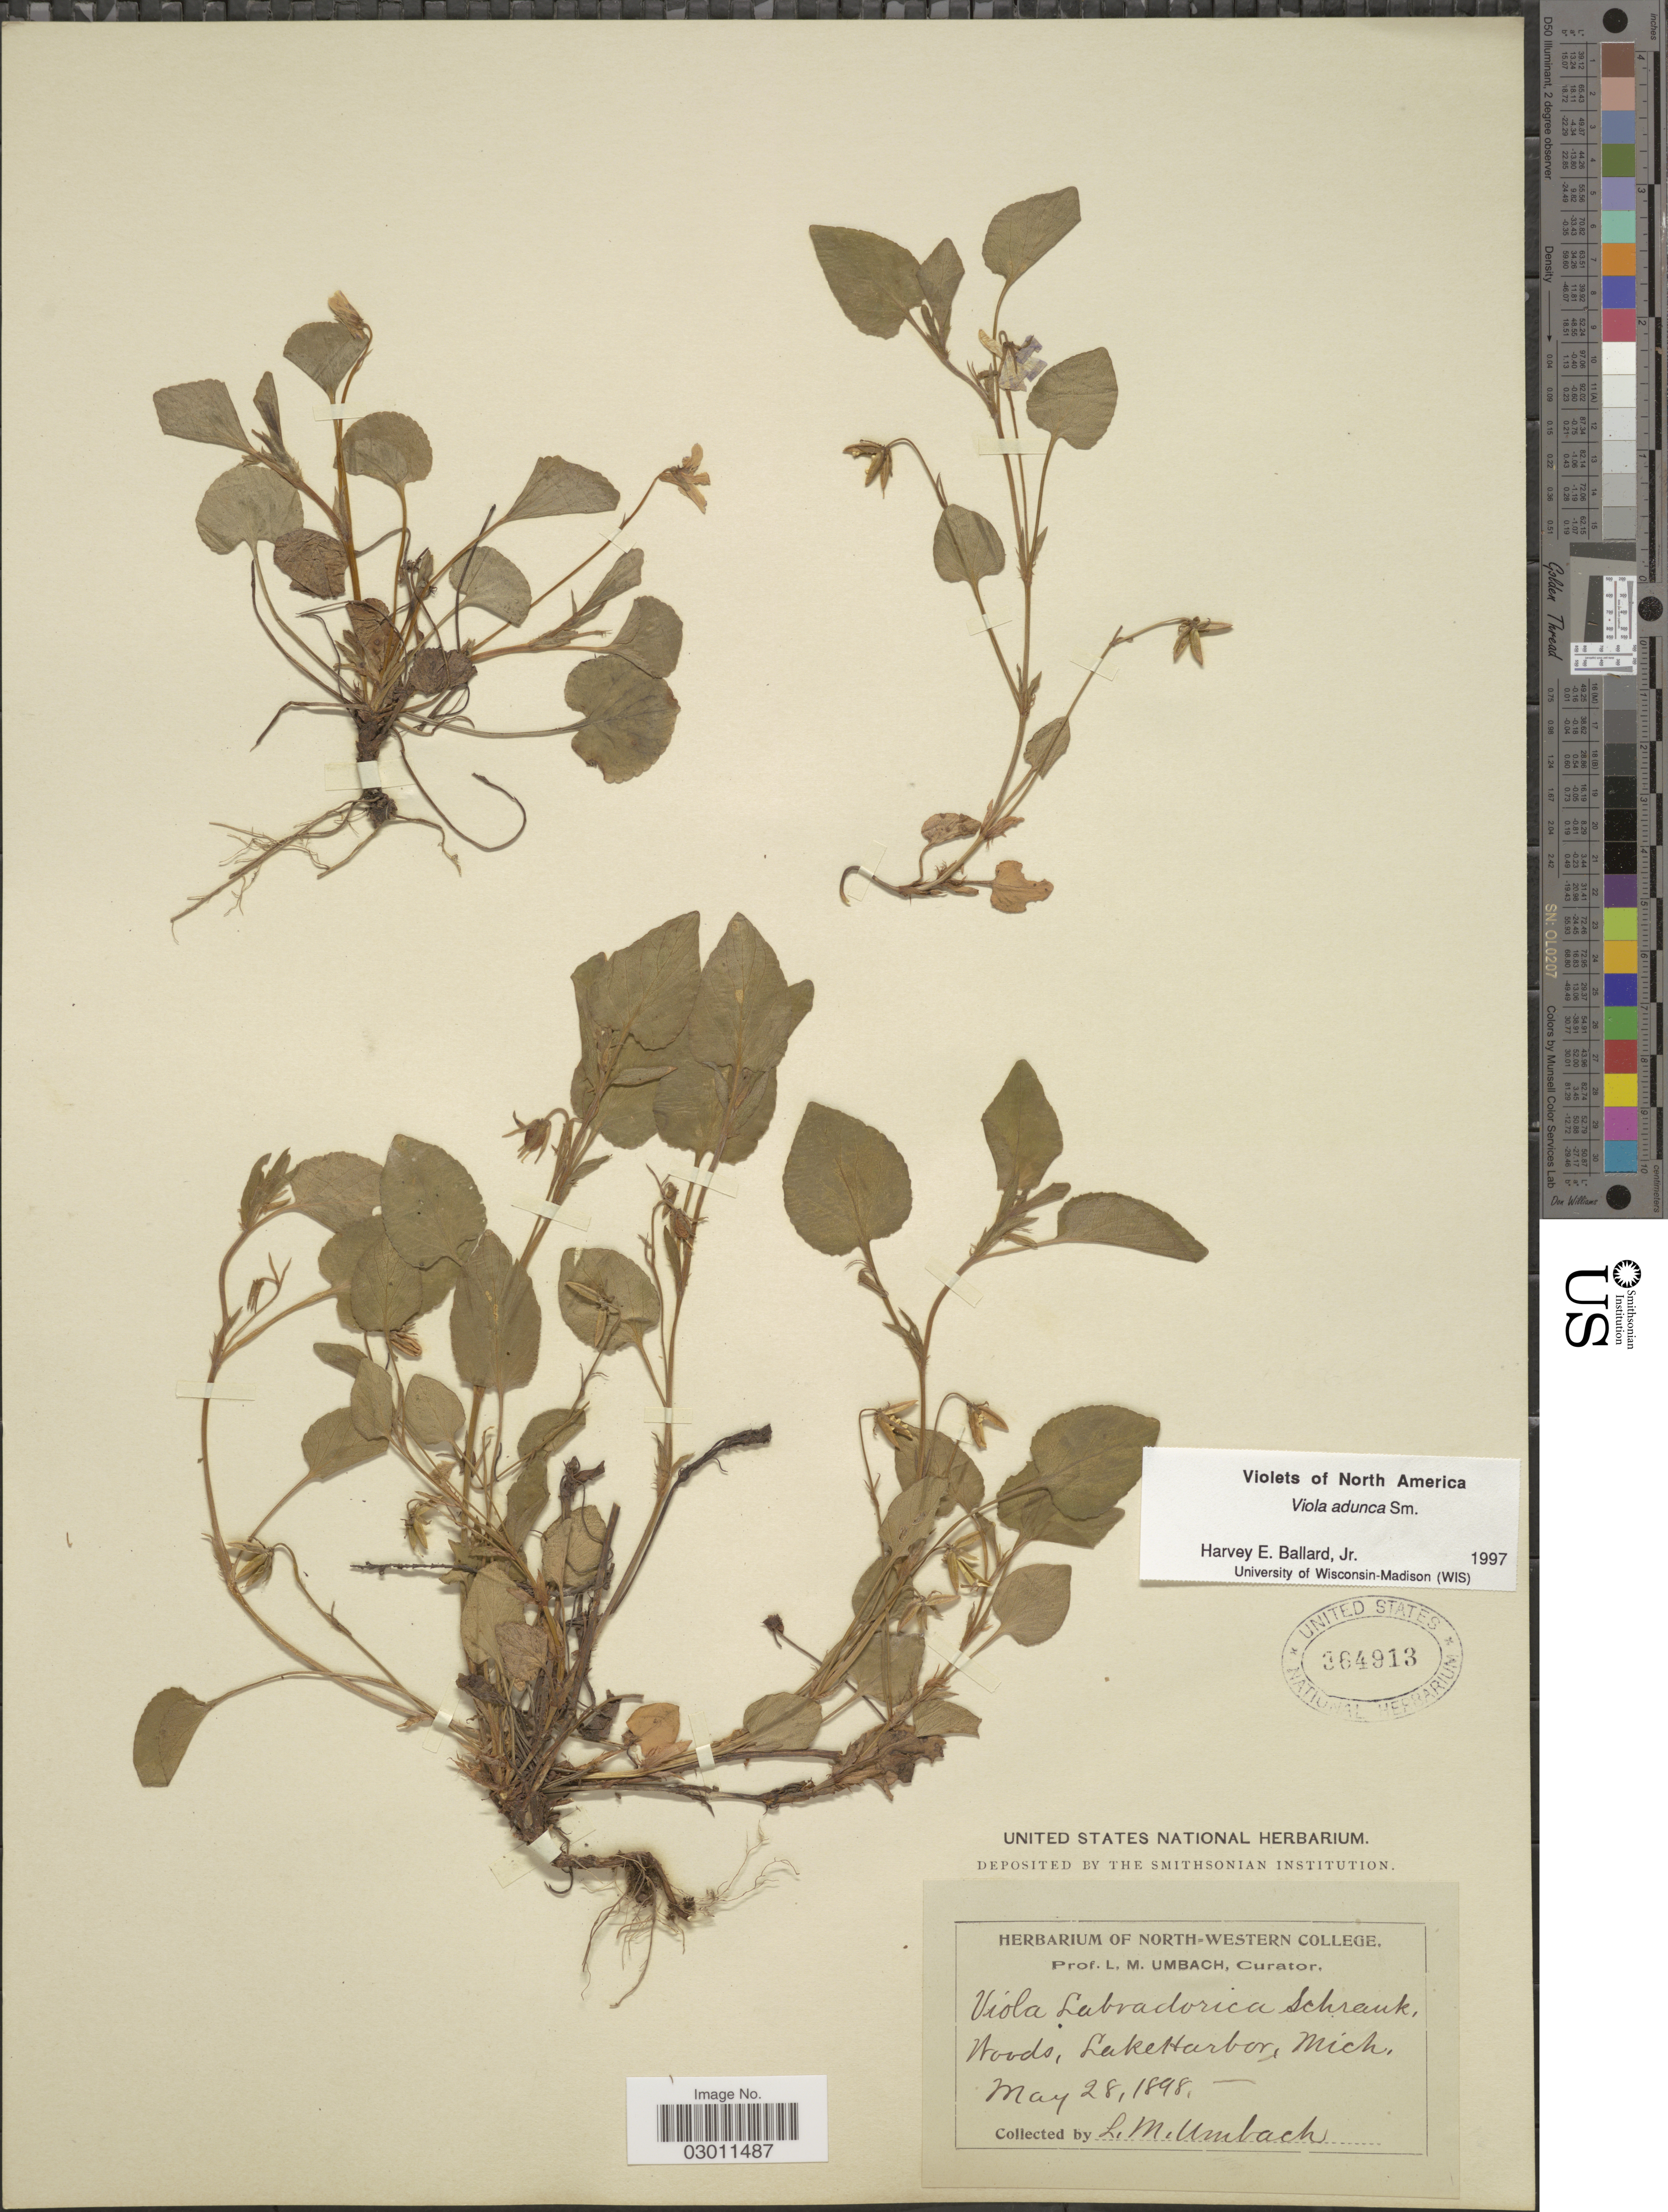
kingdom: Plantae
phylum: Tracheophyta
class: Magnoliopsida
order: Malpighiales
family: Violaceae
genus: Viola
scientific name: Viola adunca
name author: Sm.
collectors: L. M. Umbach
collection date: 1898-05-28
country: United States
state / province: Michigan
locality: Woods, Lake Harbor, Mich.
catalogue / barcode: US 364913